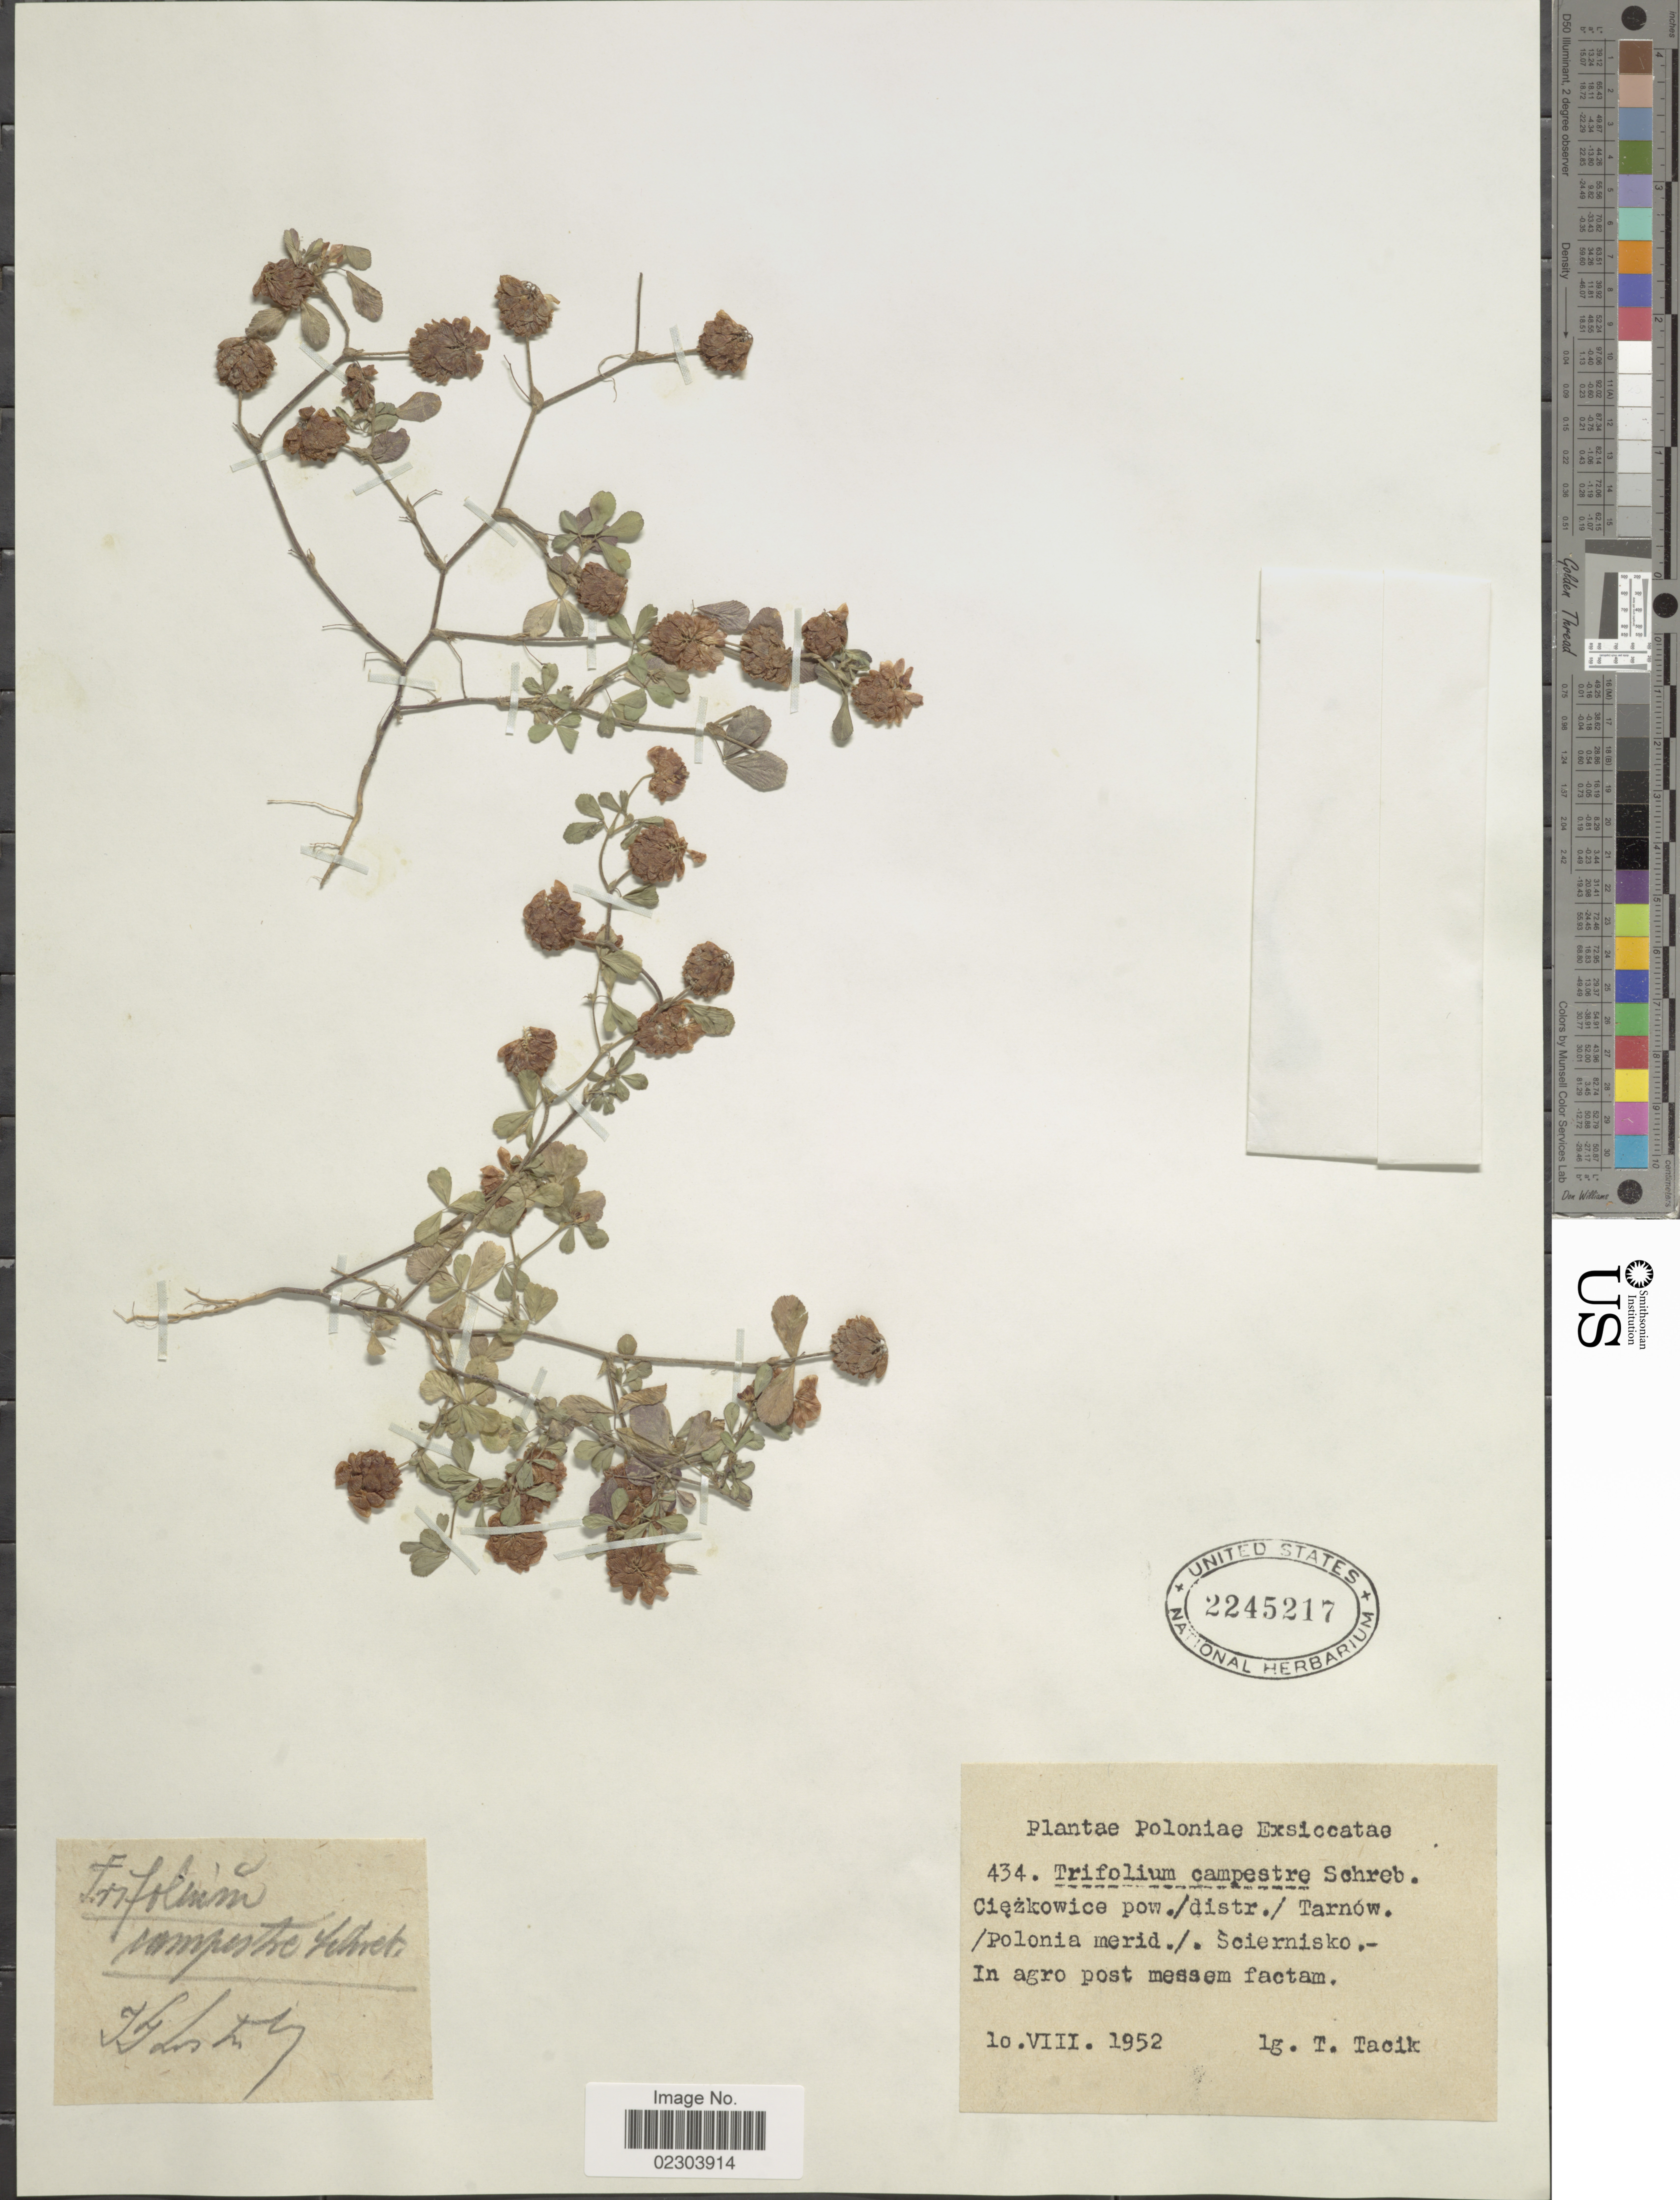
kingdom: Plantae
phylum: Tracheophyta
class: Magnoliopsida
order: Fabales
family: Fabaceae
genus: Trifolium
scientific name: Trifolium campestre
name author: Schreb.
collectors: T. Tacik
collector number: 434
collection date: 1952-08-10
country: Poland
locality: Ciezkowice pow./distr./Tarnow/Polonia merid./. Sciernisko, in agro post messem factam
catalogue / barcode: US 2245217